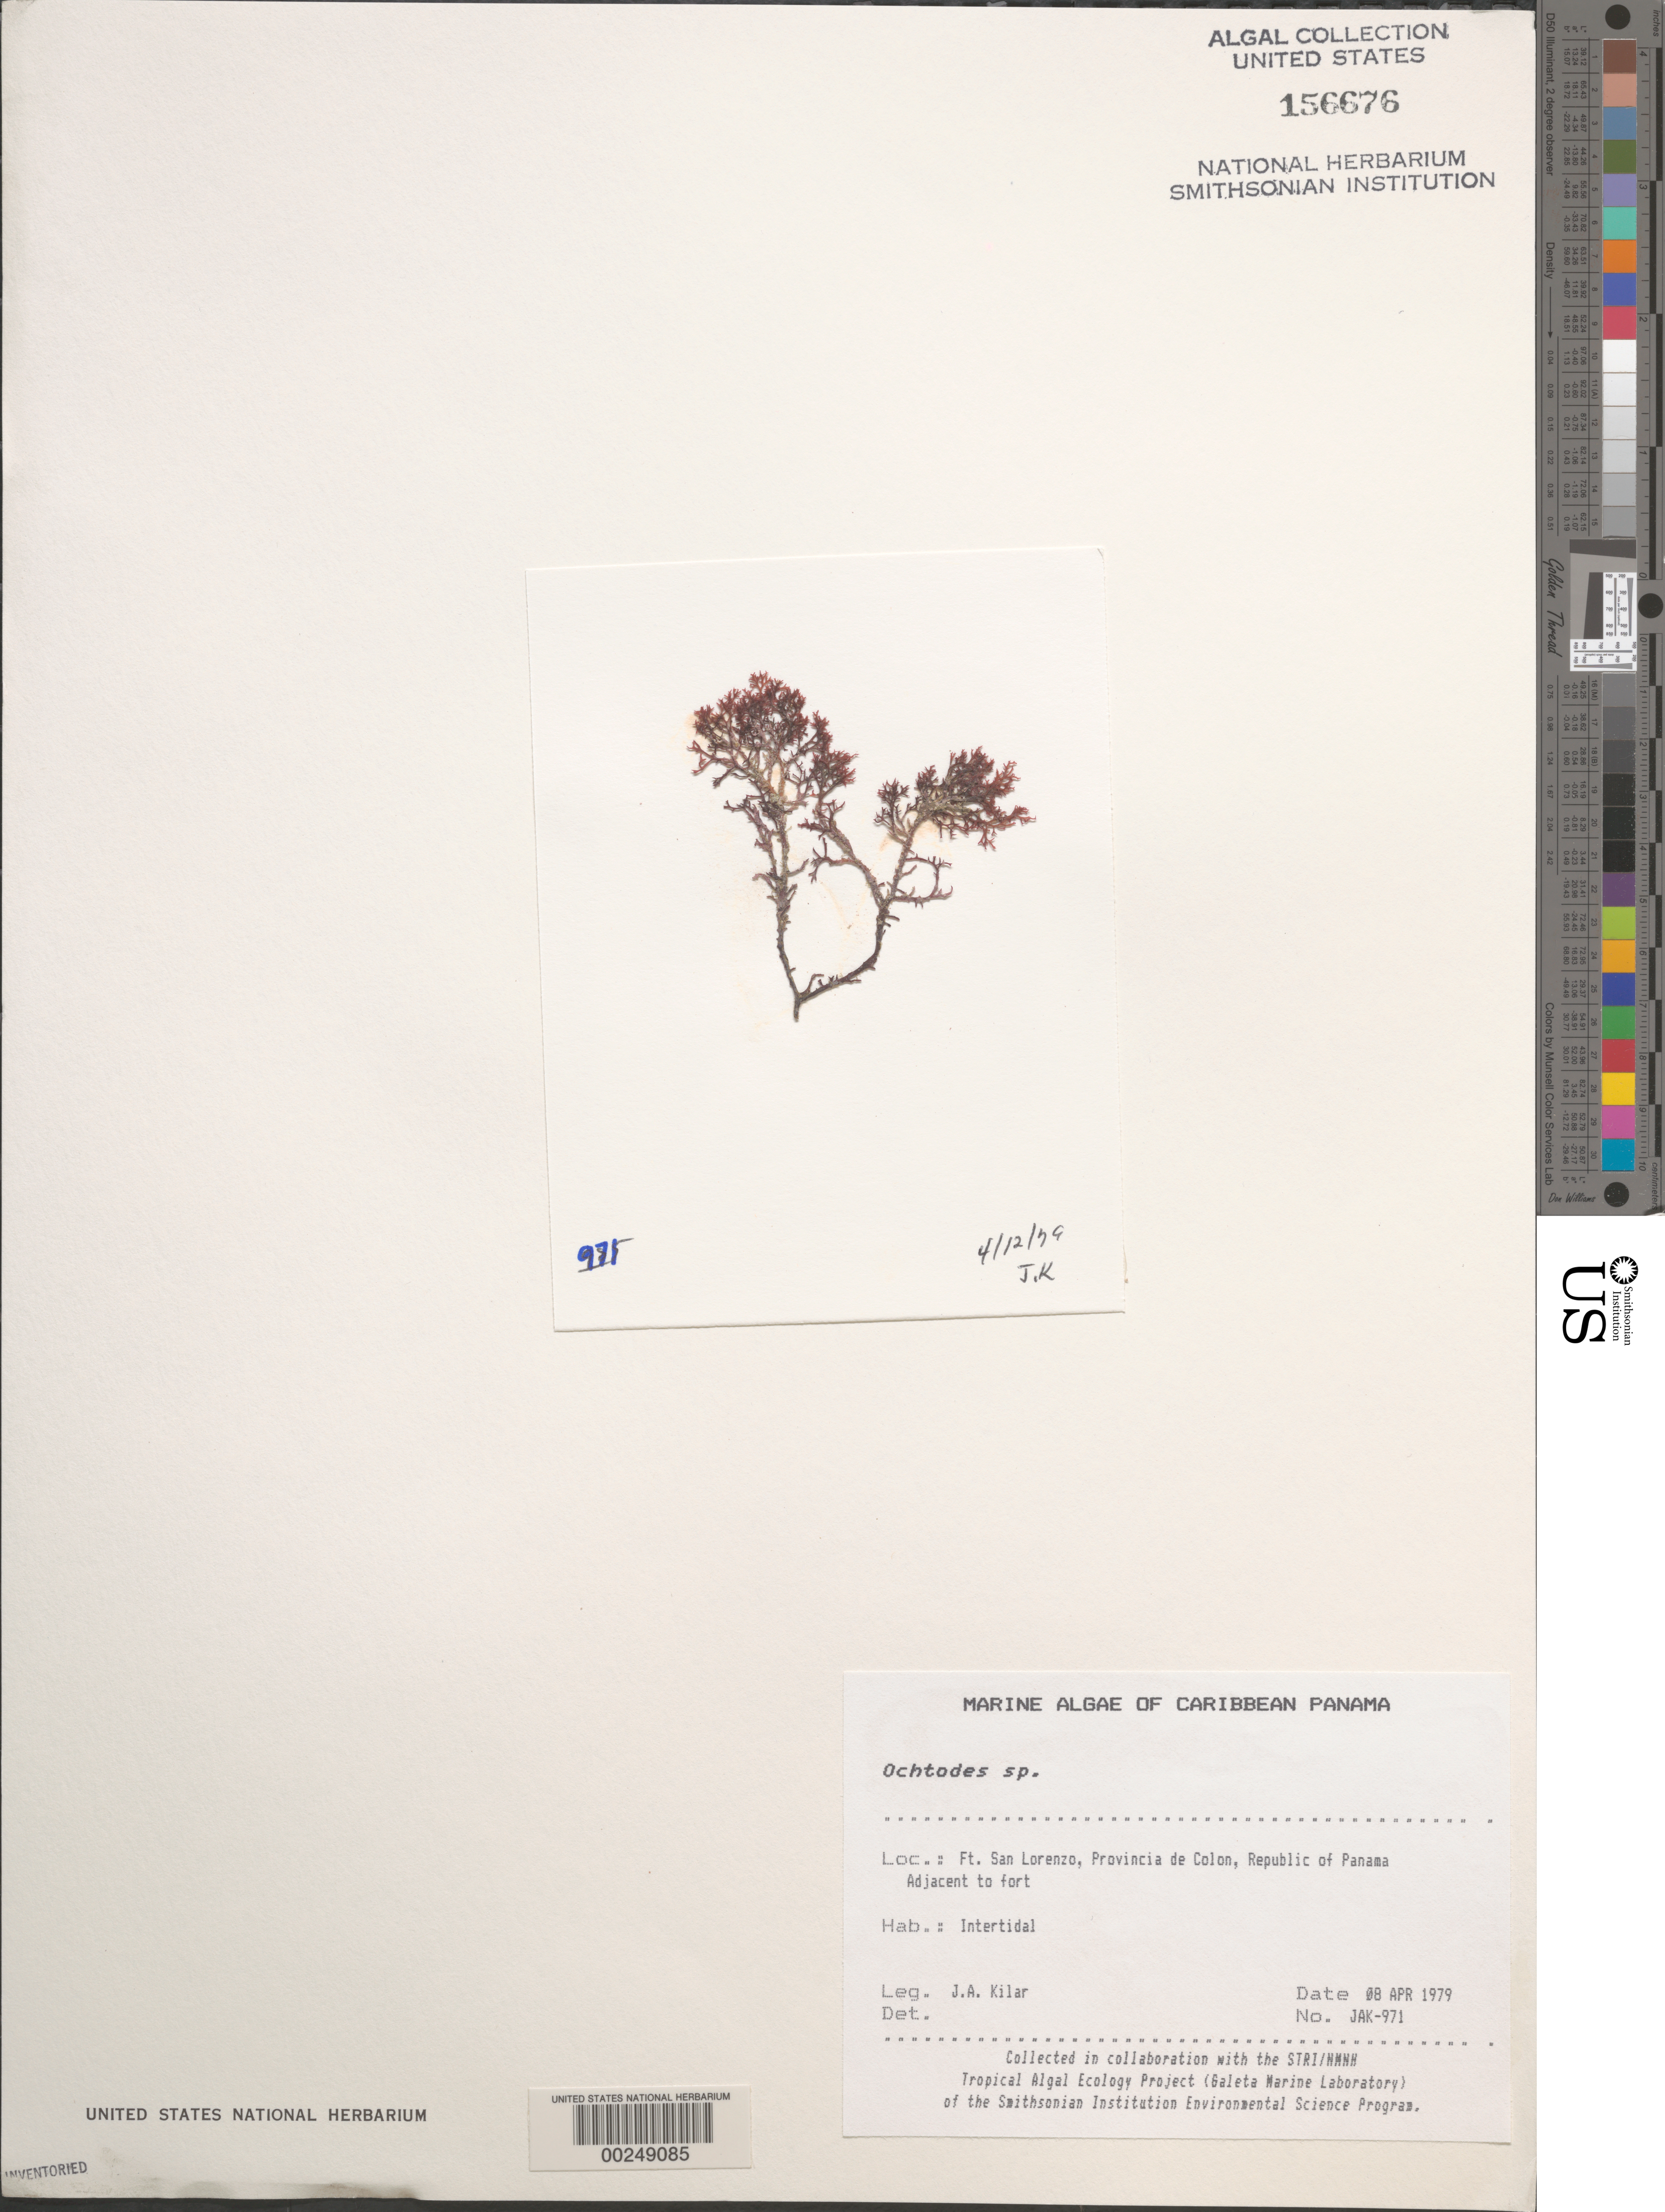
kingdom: Plantae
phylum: Rhodophyta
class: Florideophyceae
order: Gigartinales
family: Rhizophyllidaceae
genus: Ochtodes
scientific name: Ochtodes sp.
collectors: J. A. Kilar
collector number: JAK-971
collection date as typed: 08 Apr 1979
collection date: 1979-04-08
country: Panama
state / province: Colón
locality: Fort San Lorenzo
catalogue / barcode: US 156676